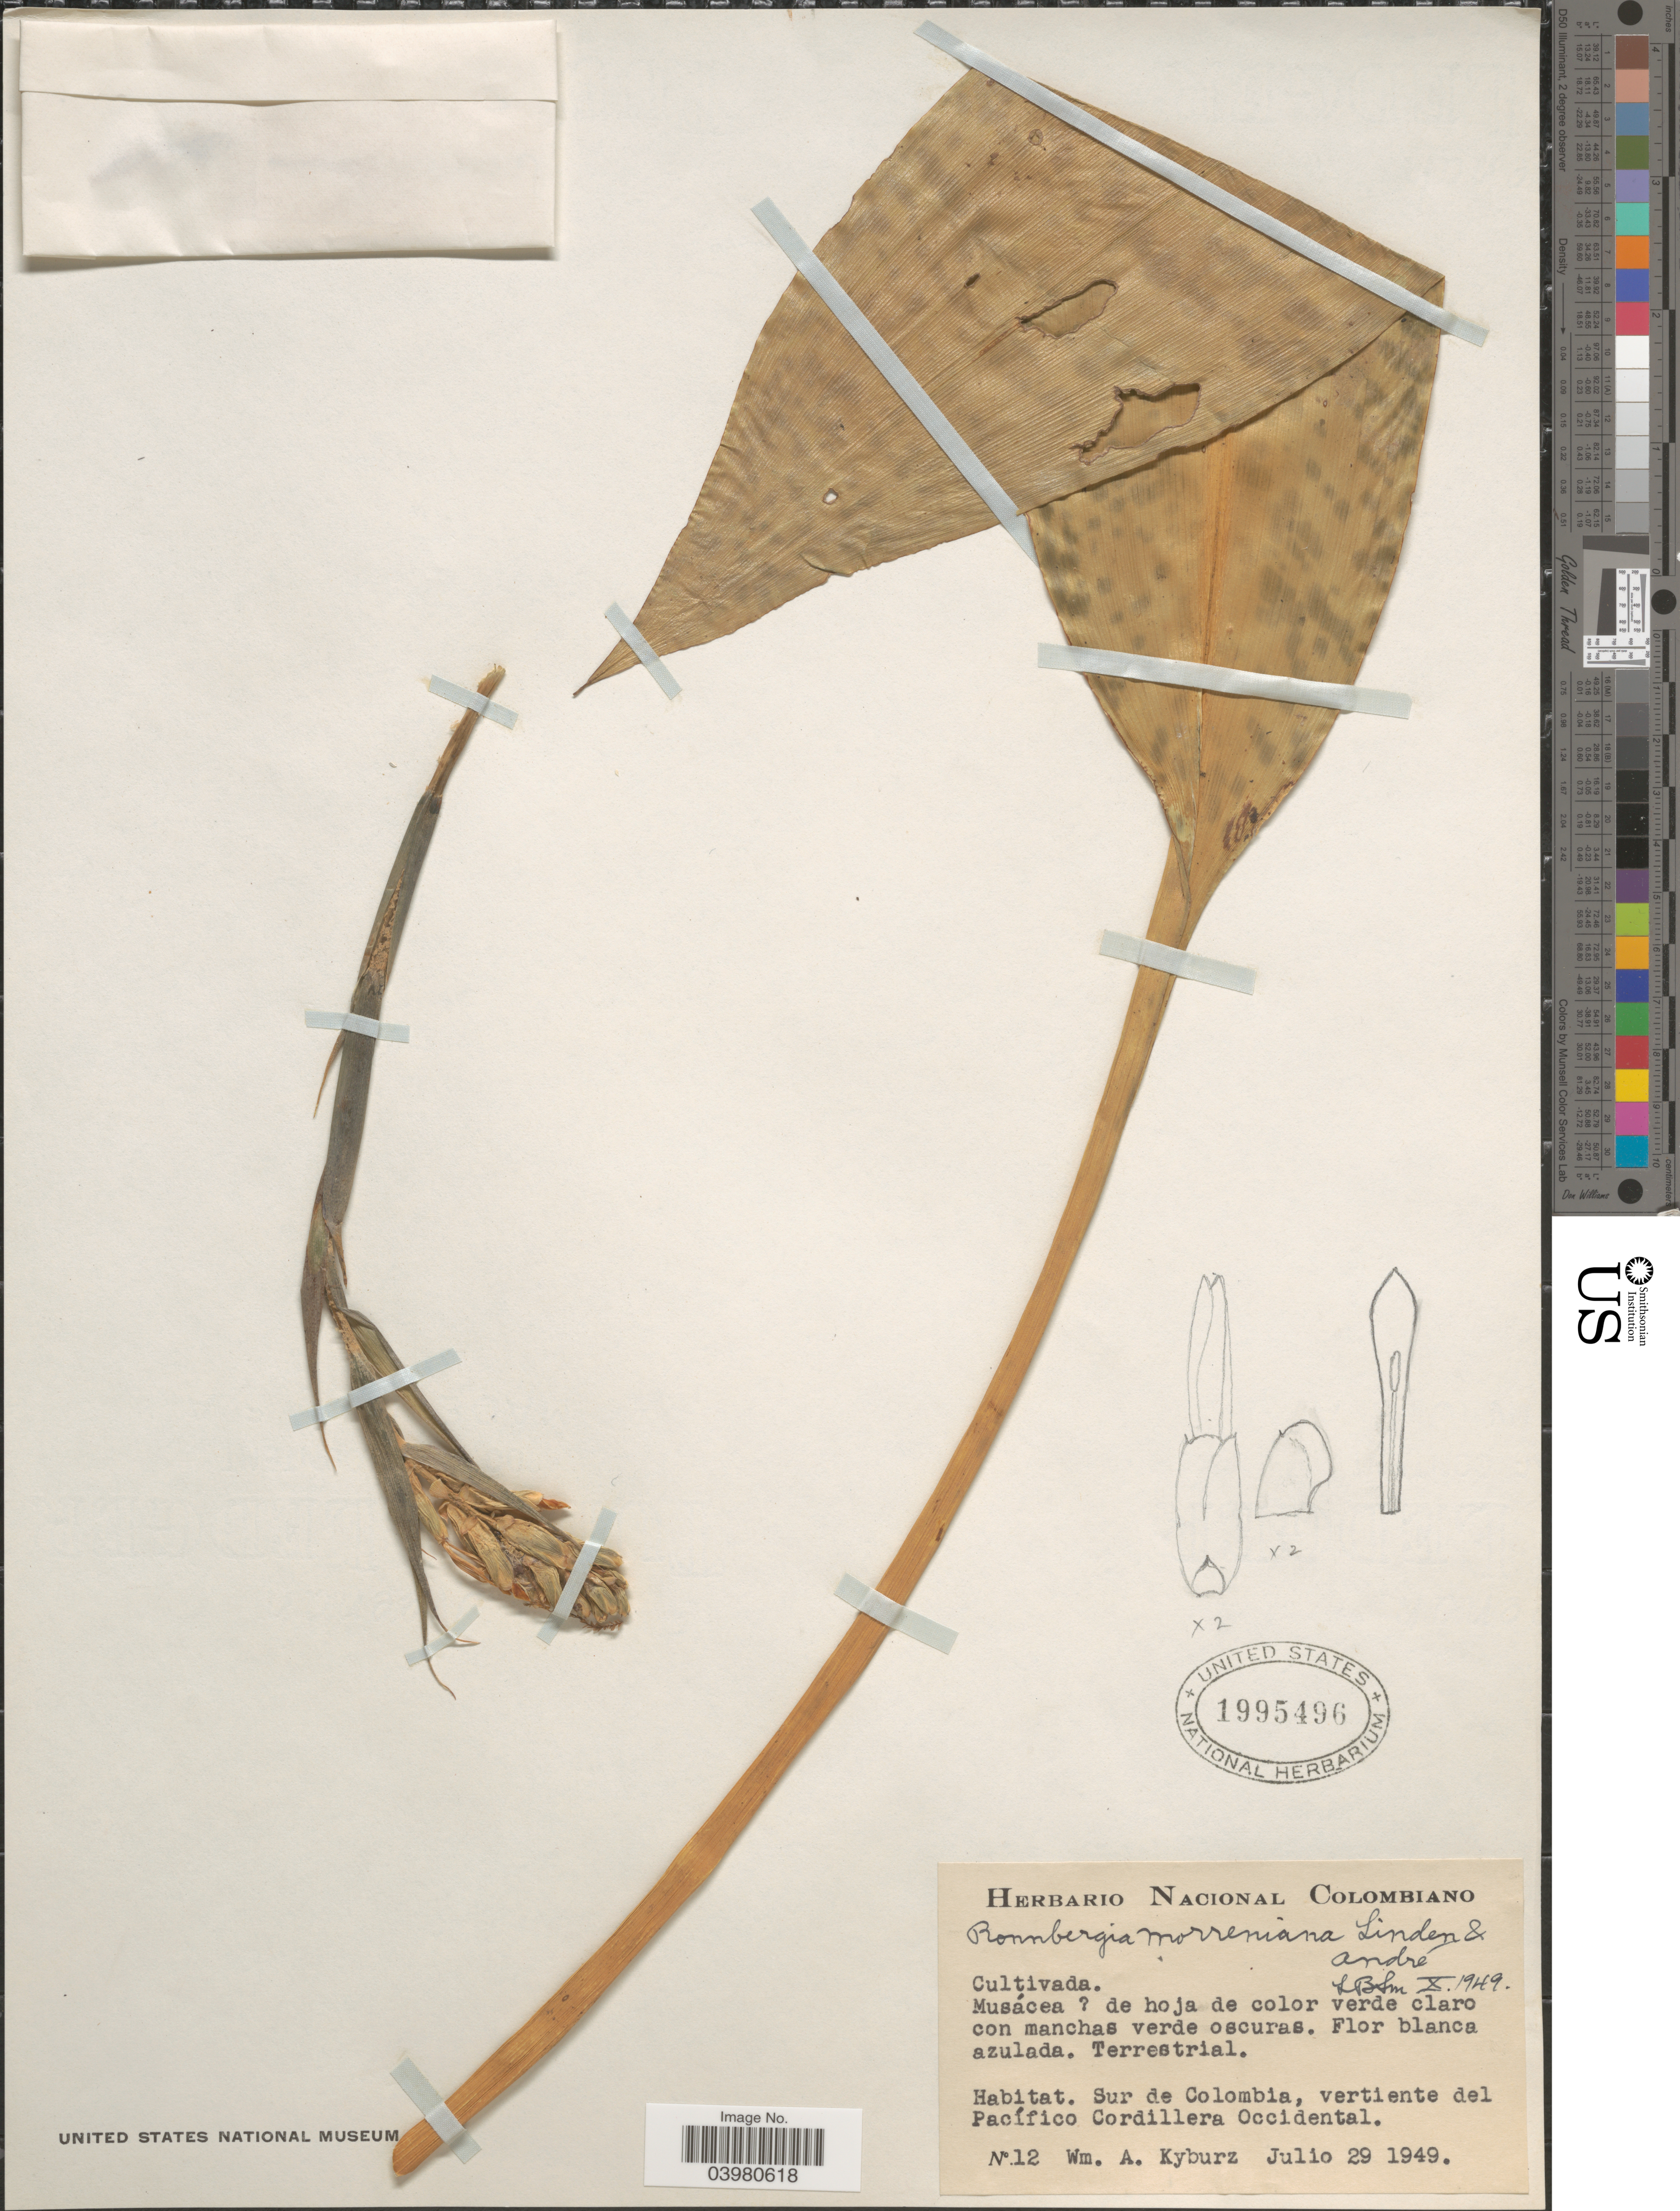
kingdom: Plantae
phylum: Tracheophyta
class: Liliopsida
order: Poales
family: Bromeliaceae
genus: Ronnbergia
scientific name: Ronnbergia morreniana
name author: Linden & André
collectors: W. Kyburz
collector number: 12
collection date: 1949-07-29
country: Colombia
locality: Sur de Colombia, vertiente del Pacífico Cordillera Occidental.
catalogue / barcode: US 1995496